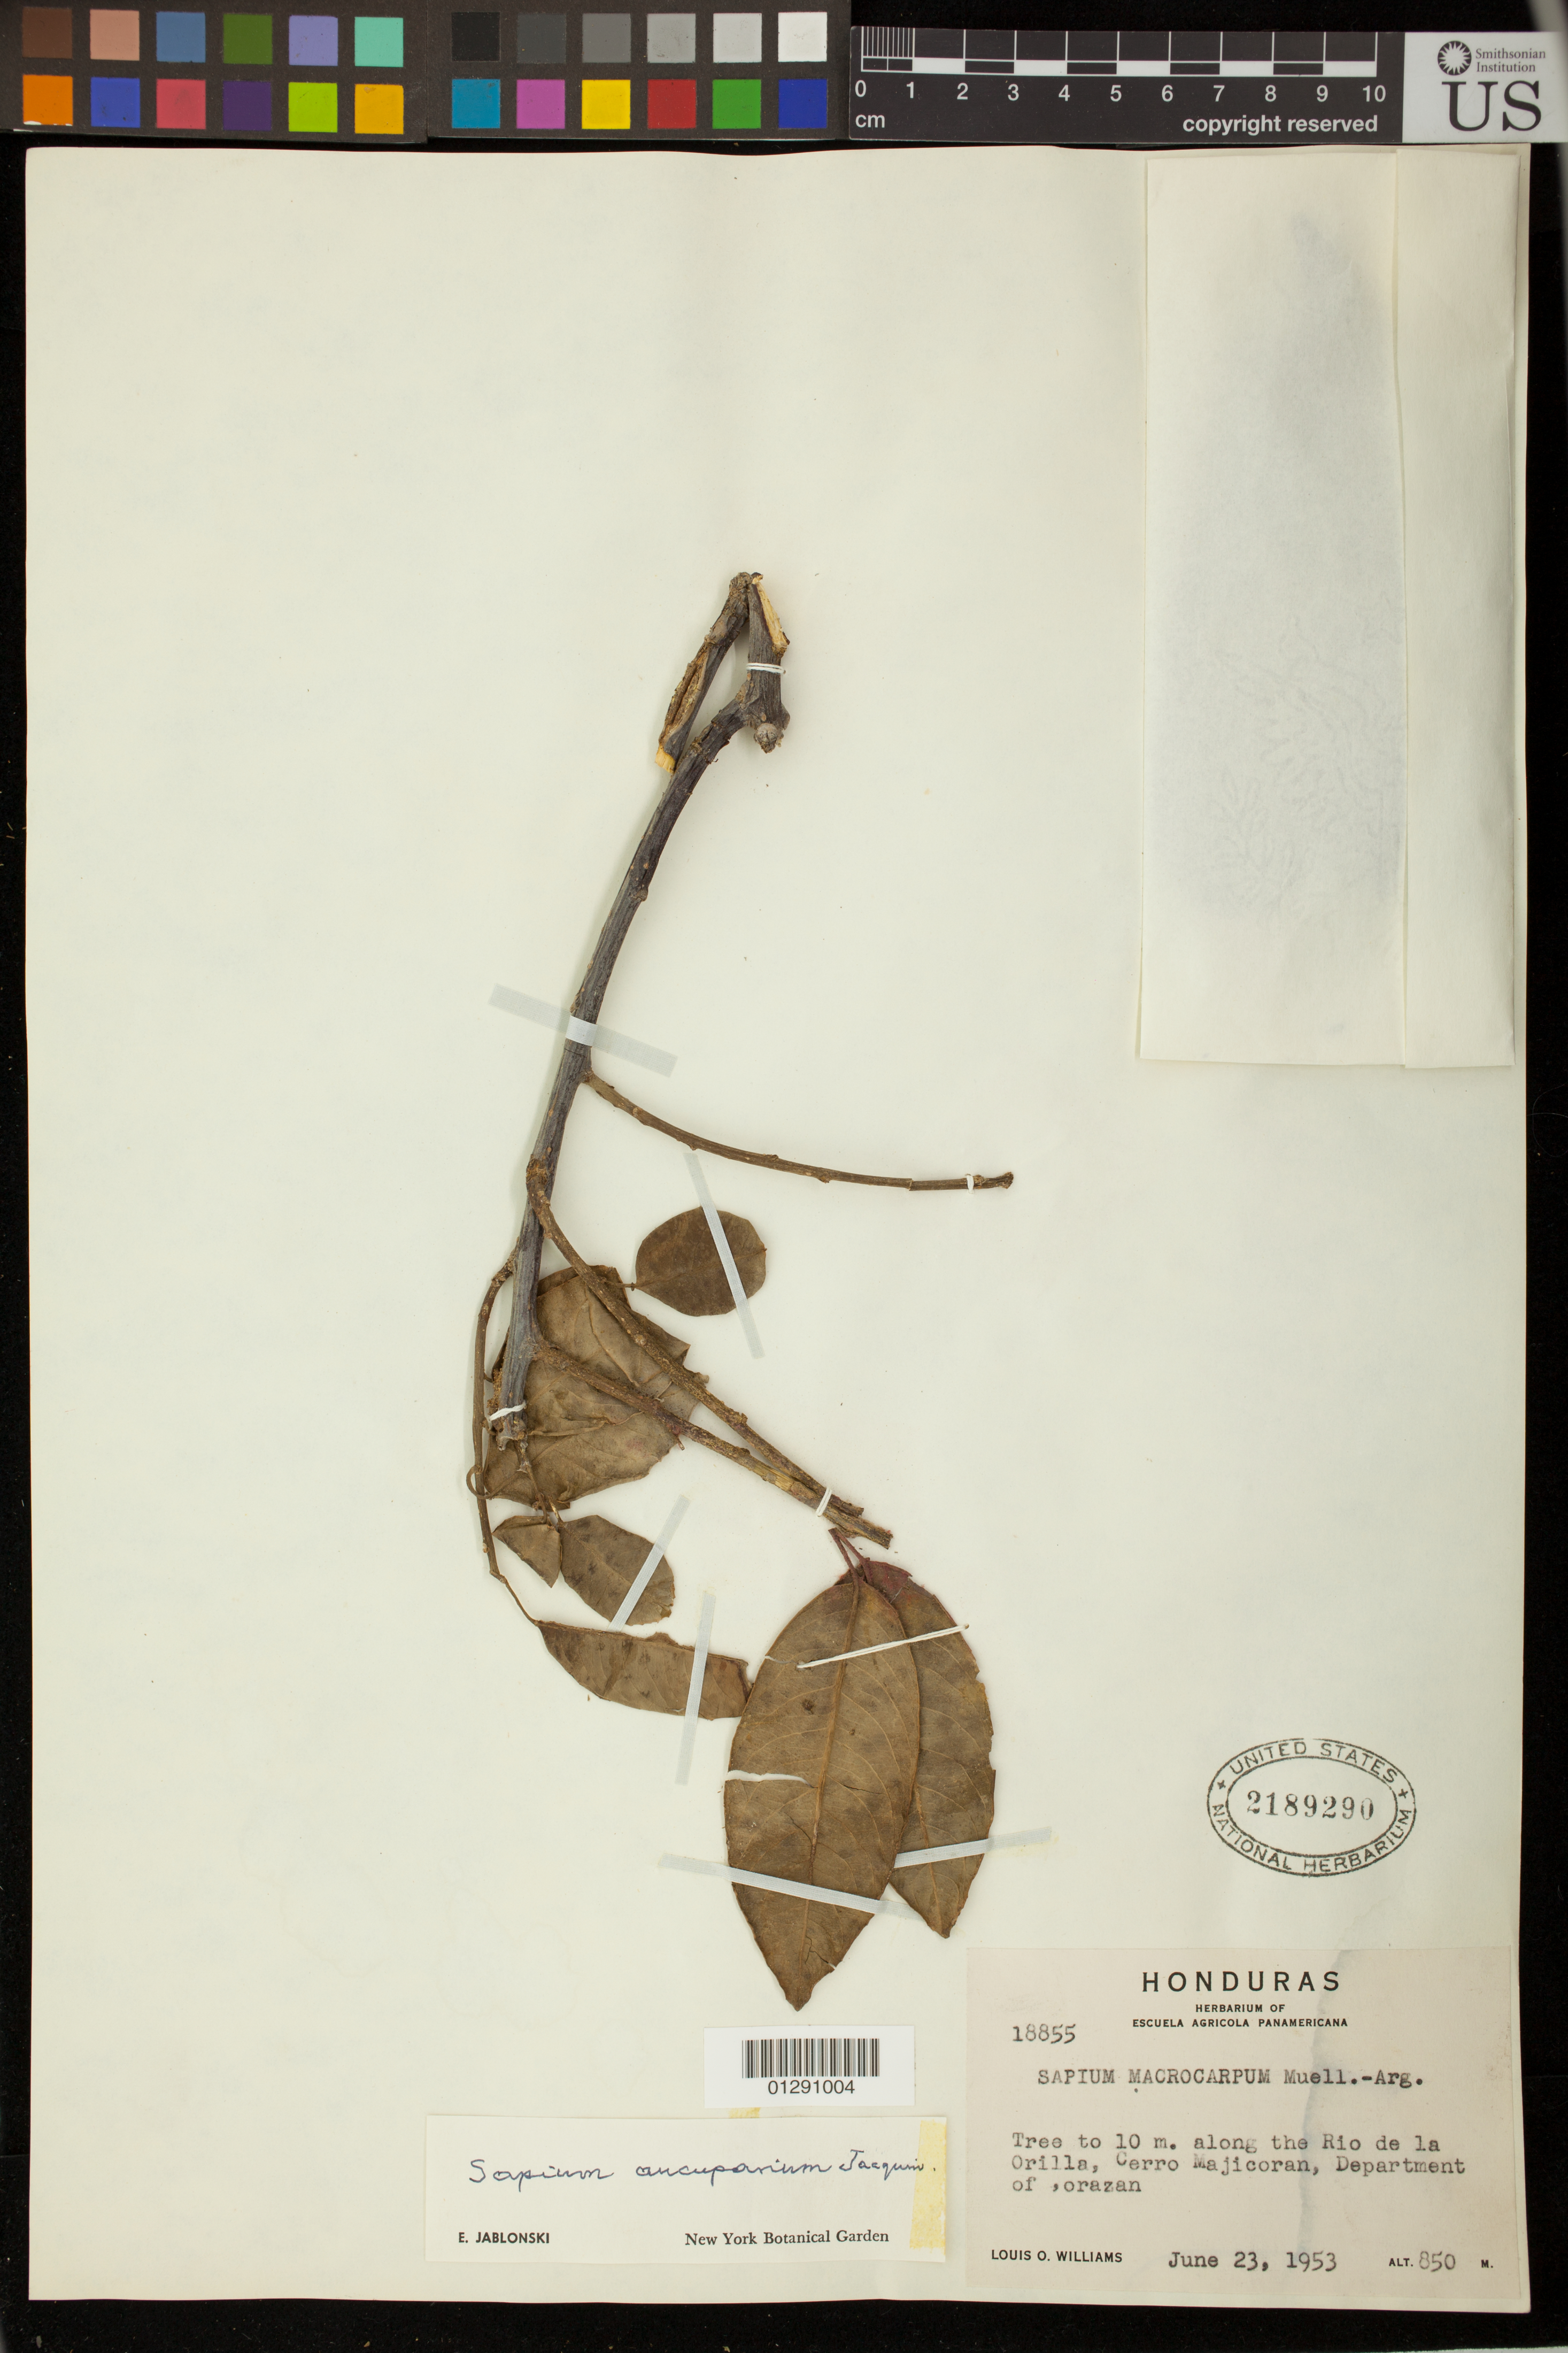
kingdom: Plantae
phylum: Tracheophyta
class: Magnoliopsida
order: Malpighiales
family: Euphorbiaceae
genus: Sapium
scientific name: Sapium aucuparium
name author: Jacq.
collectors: L. O. Williams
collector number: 18855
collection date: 1953-06-23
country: Honduras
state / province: Fco. Morazán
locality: along Rio de la Orilla, Cerro Majicoran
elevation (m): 850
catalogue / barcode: US 2189290